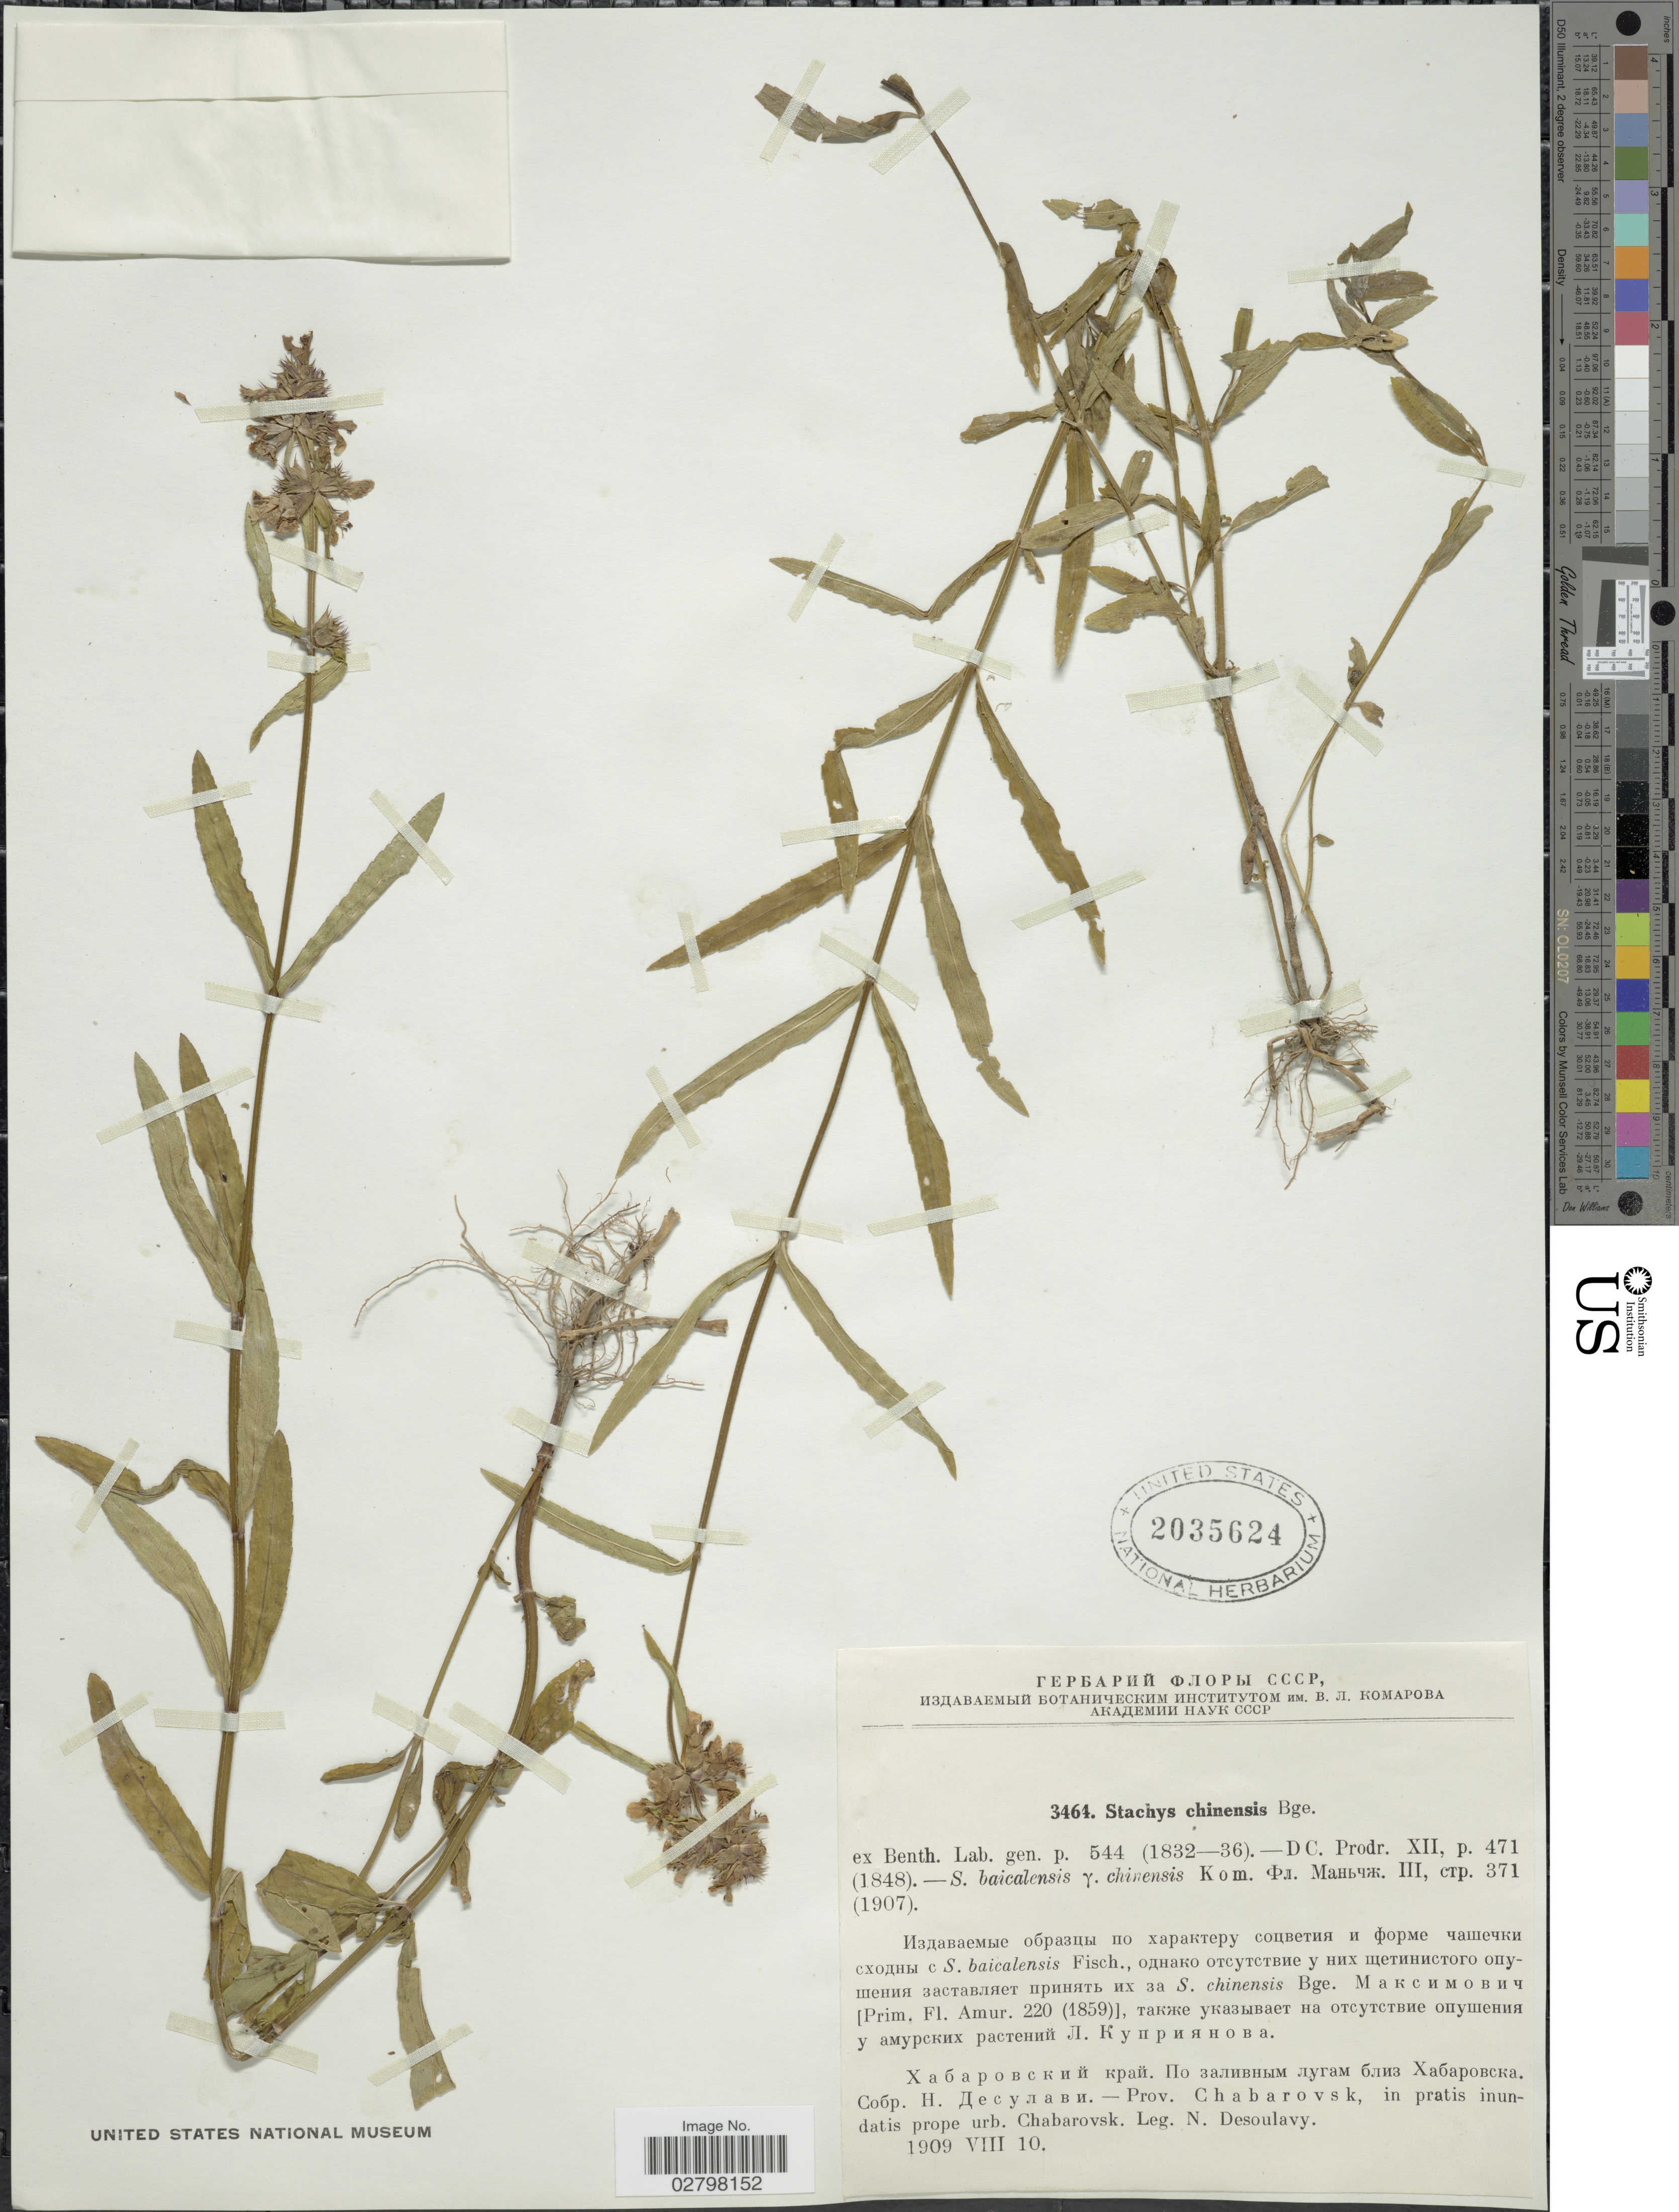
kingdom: Plantae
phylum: Tracheophyta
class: Magnoliopsida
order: Lamiales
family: Lamiaceae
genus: Stachys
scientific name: Stachys chinensis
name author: Bunge ex Benth.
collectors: N. Desoulavy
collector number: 3464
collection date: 1909-08-10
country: Russian Federation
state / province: Khabarovsk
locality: Prov. Chabarovsk, in pratis inundatis prope urb. Chabarovsk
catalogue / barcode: US 2035624